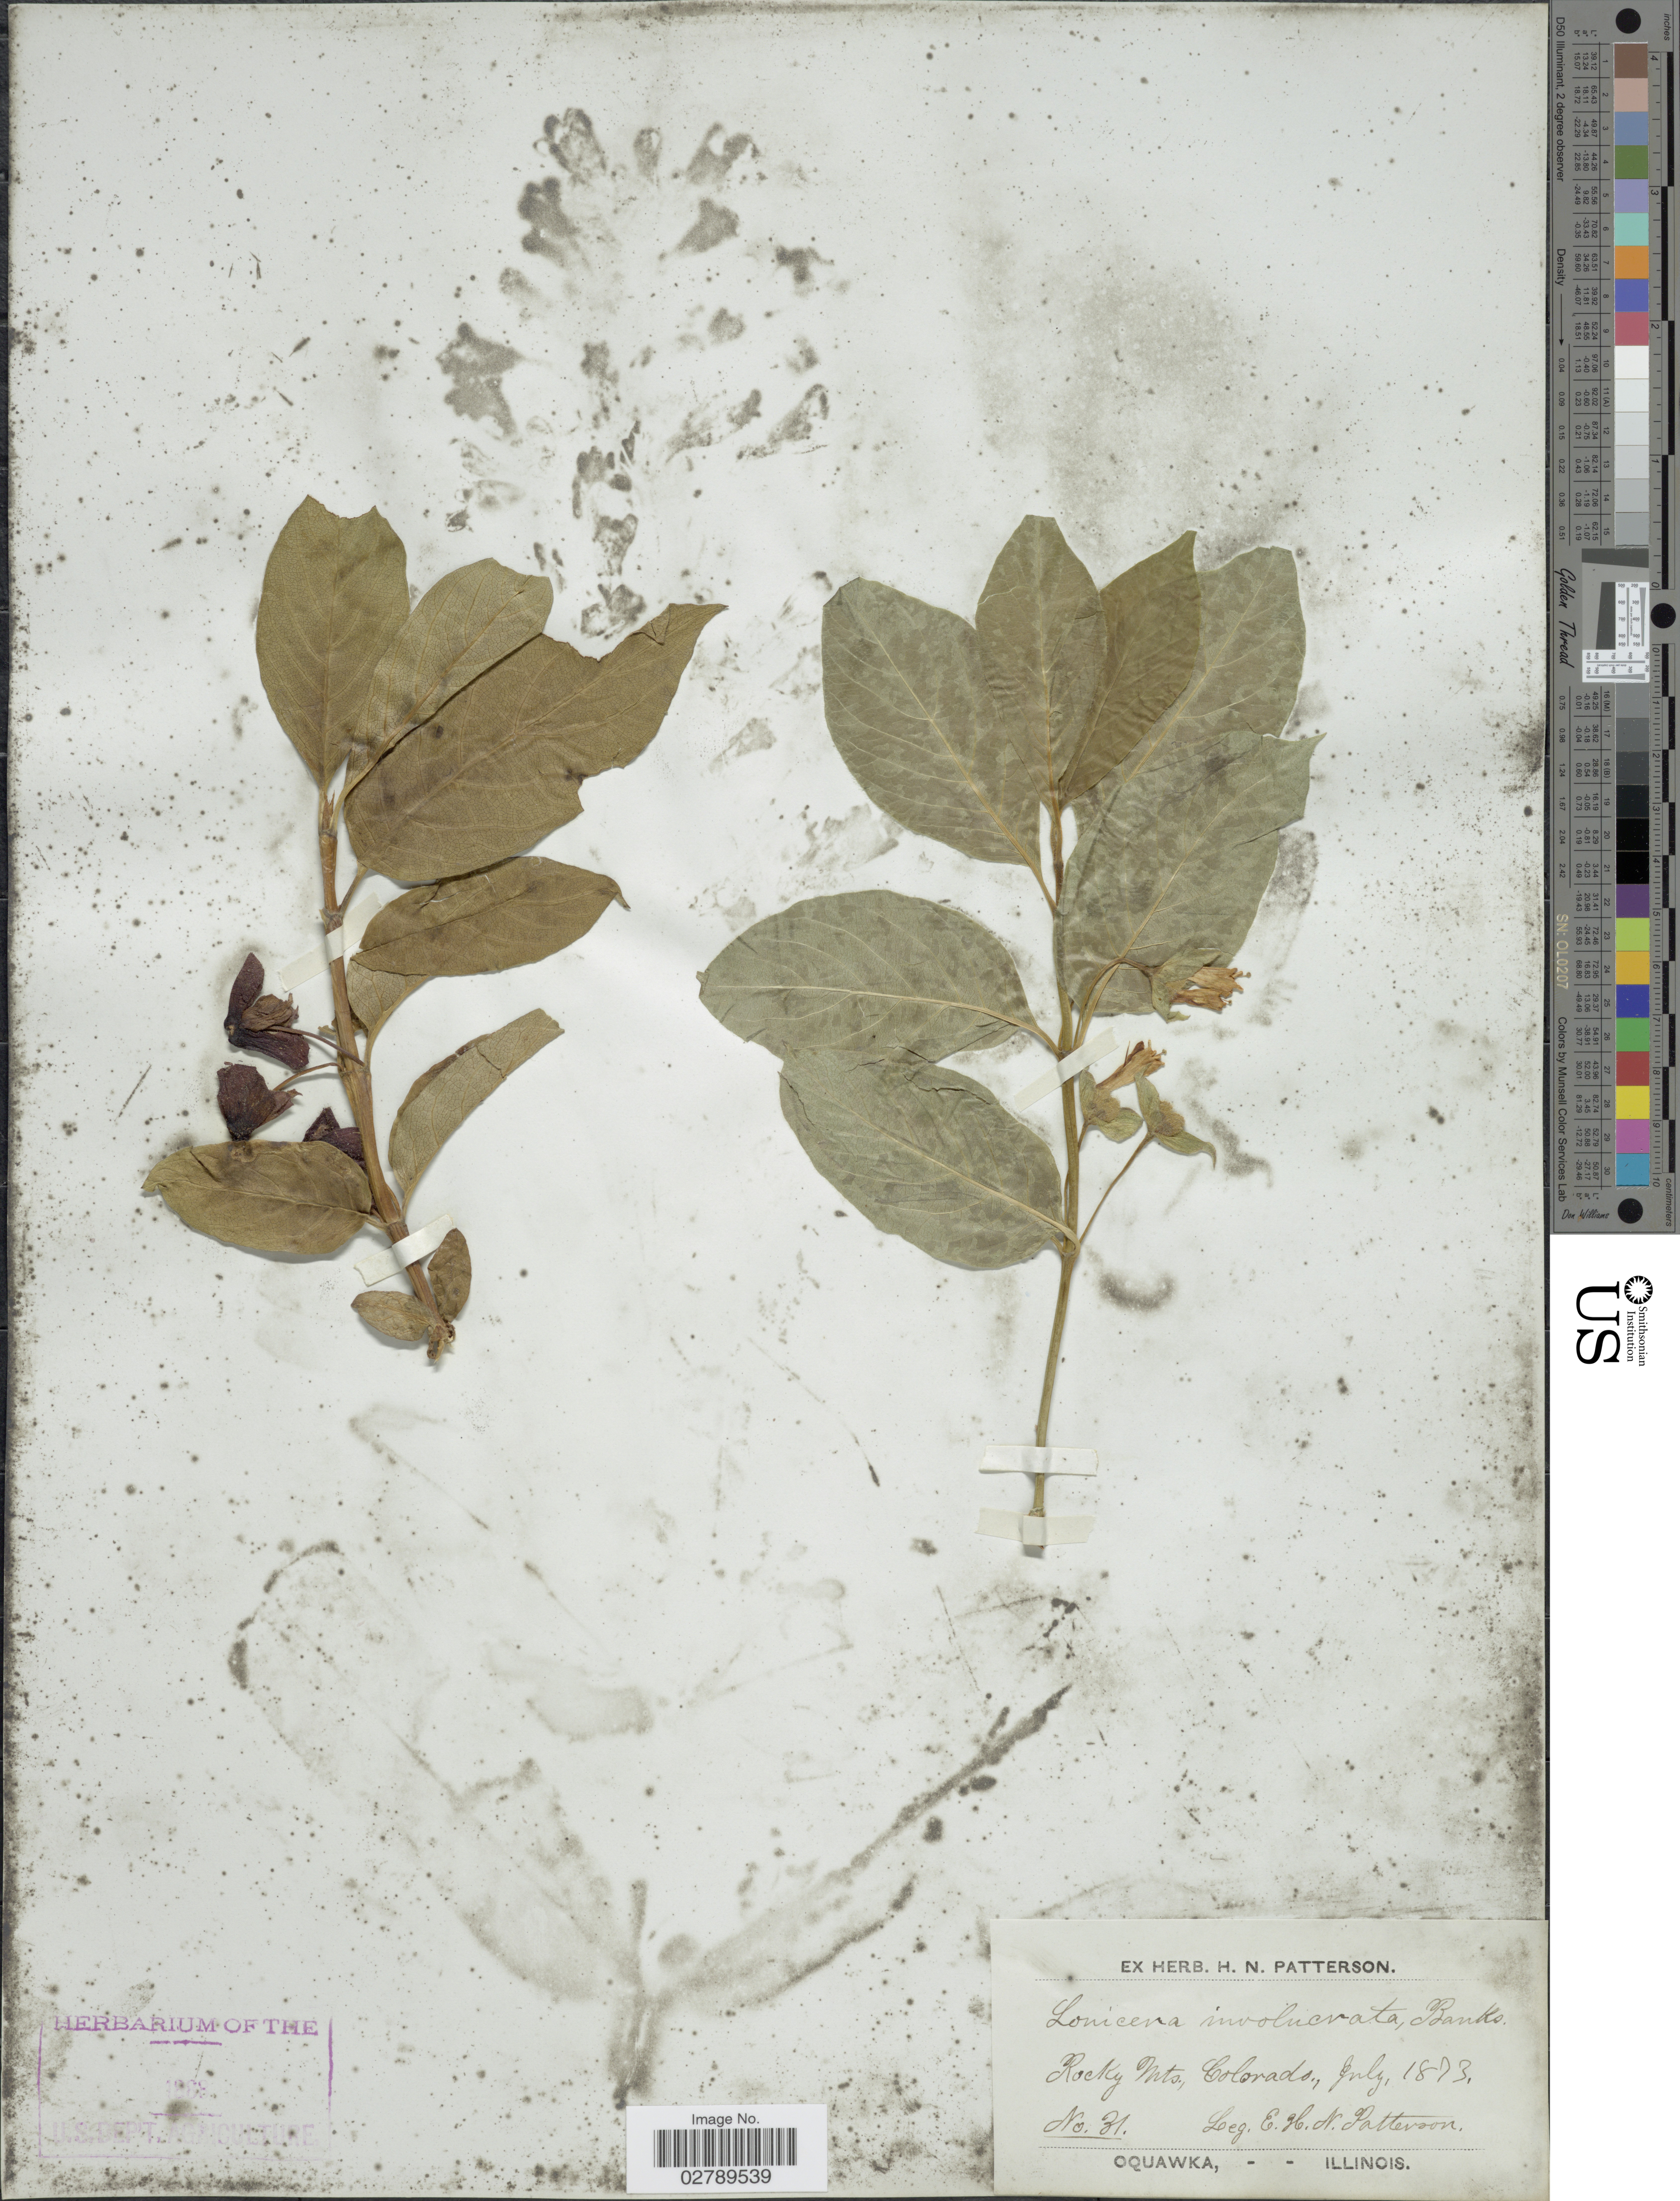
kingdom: Plantae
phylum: Tracheophyta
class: Magnoliopsida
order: Dipsacales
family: Caprifoliaceae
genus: Lonicera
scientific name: Lonicera involucrata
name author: (Richardson) Banks ex Spreng.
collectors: E. Patterson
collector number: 31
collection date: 1873-07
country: United States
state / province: Colorado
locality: Rocky Mts.